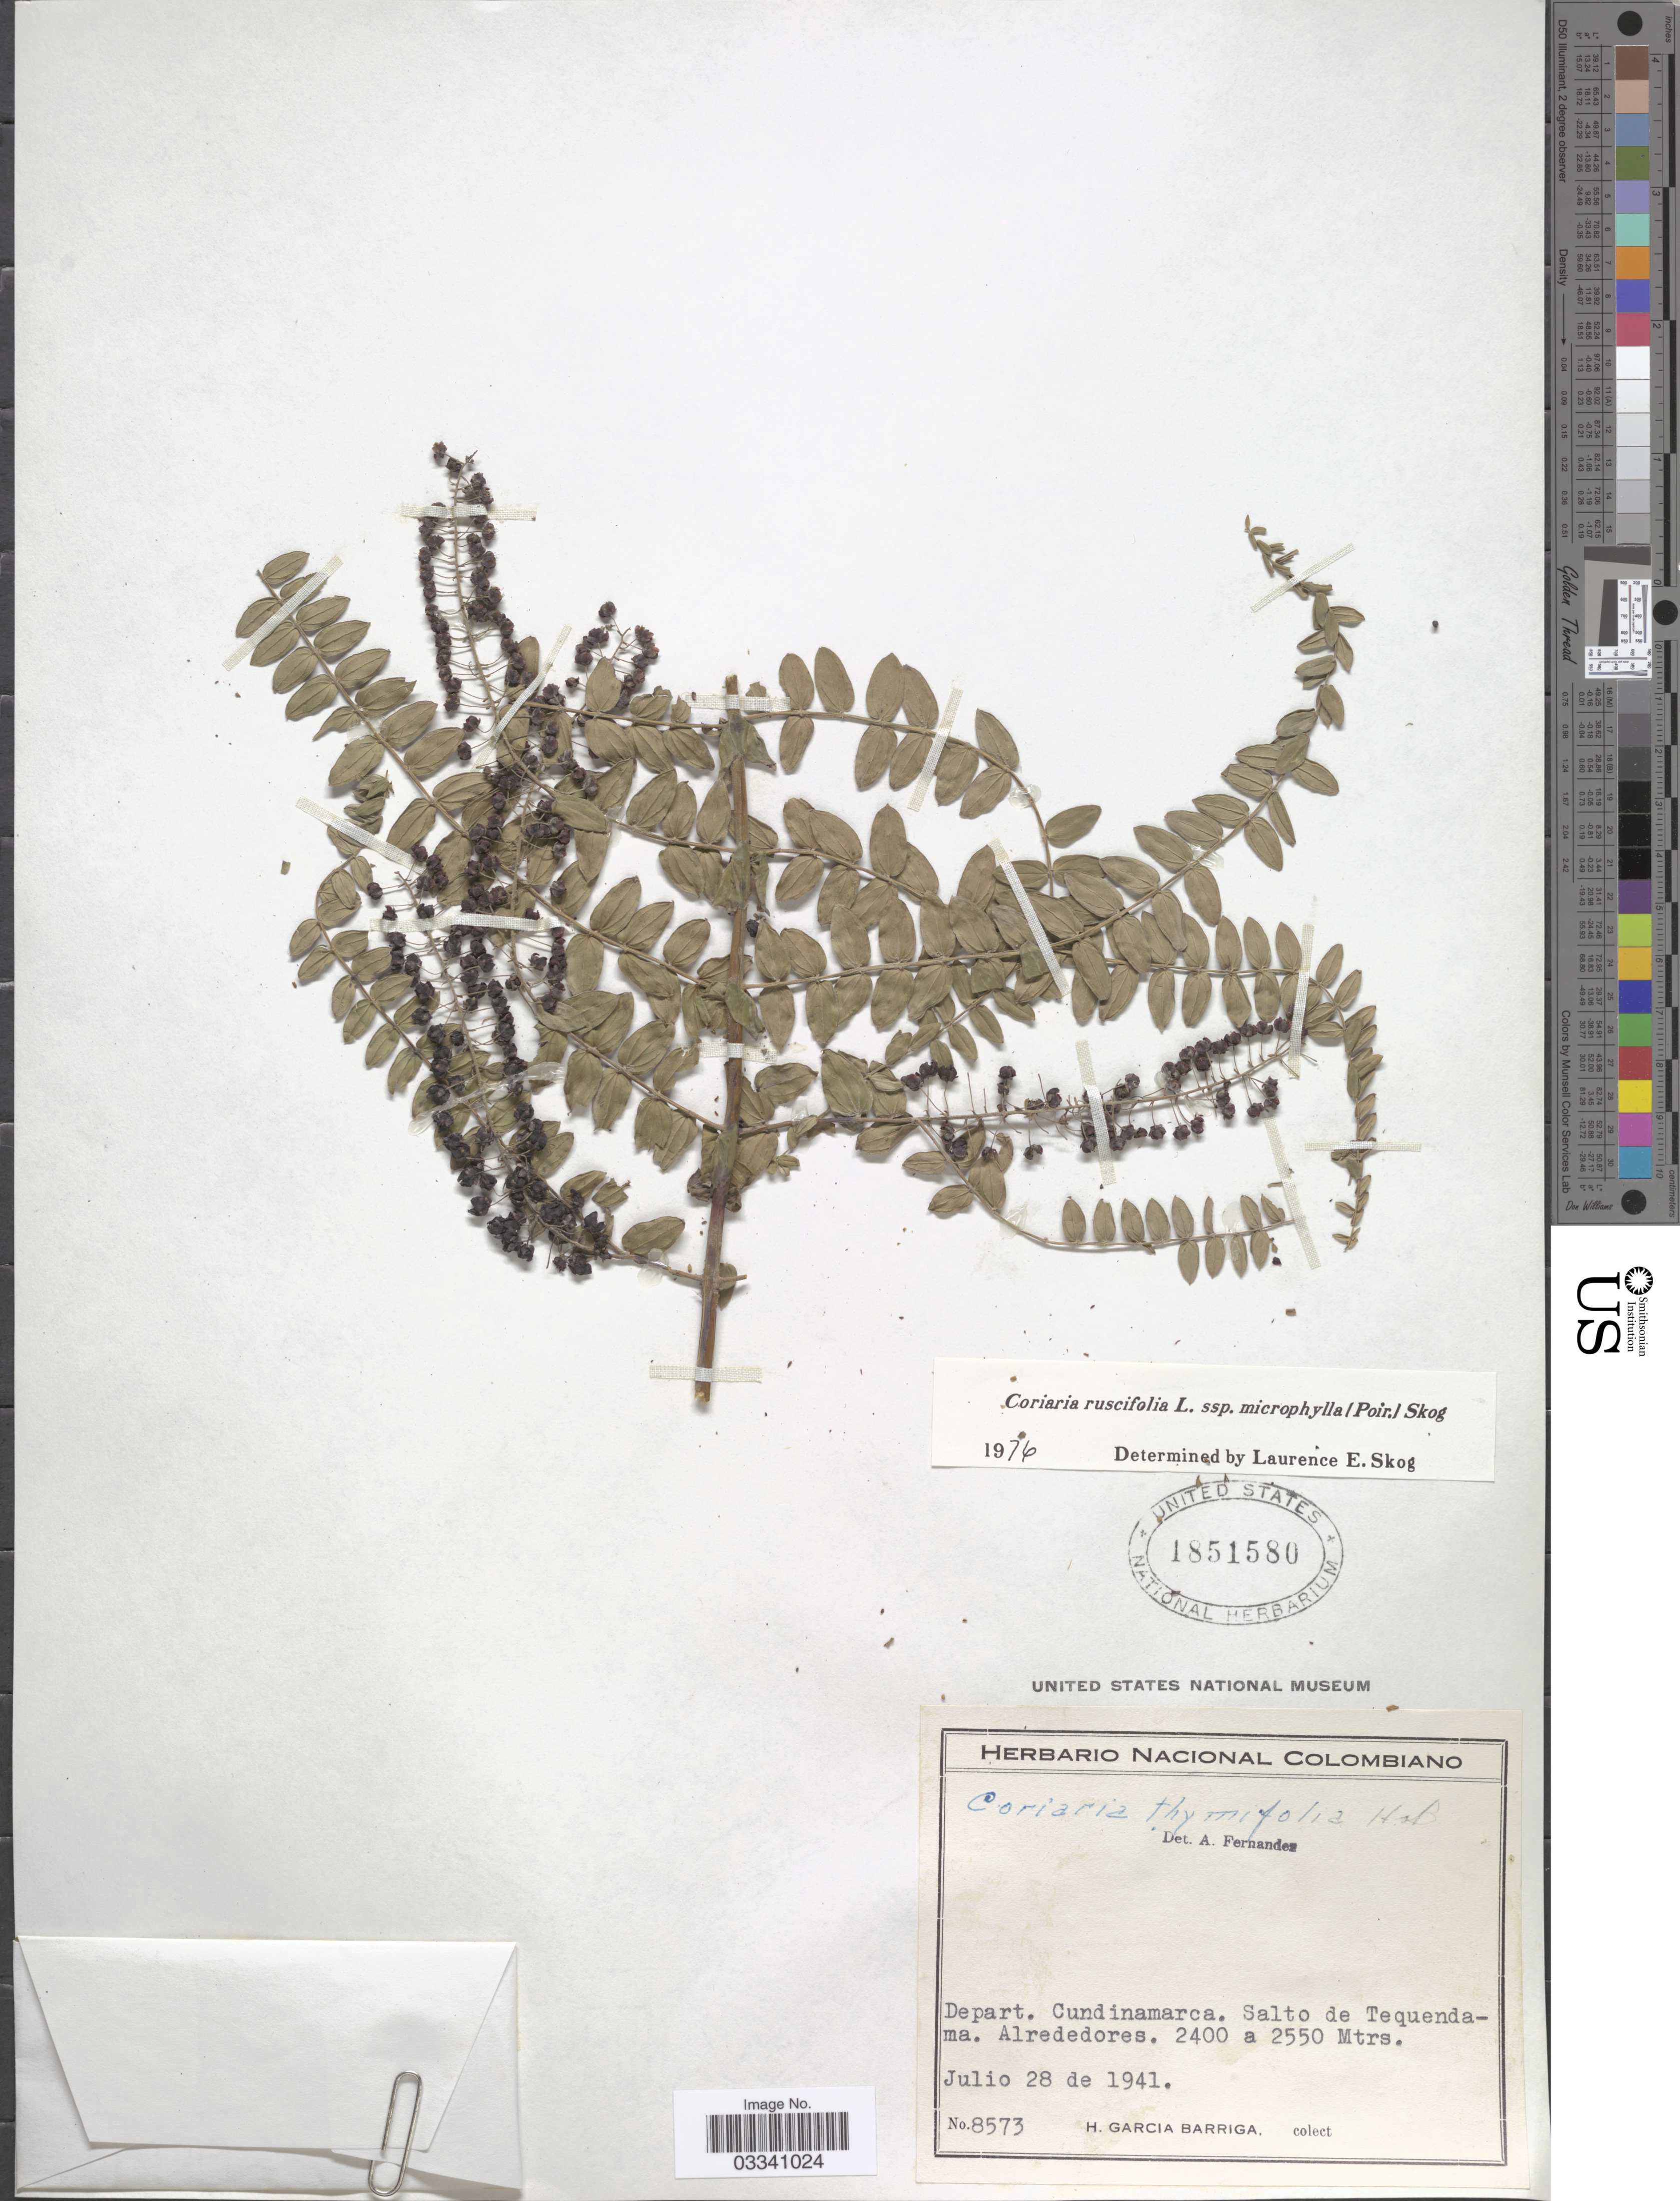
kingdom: Plantae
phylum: Tracheophyta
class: Magnoliopsida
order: Cucurbitales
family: Coriariaceae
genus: Coriaria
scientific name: Coriaria ruscifolia subsp. microphylla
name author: (Poir.) L.E. Skog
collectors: H. García Barriga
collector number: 8573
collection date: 1941-07-28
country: Colombia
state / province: Cundinamarca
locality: Depart. Cundinamarca. Salto de Tequendama. Alrededores.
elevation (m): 2400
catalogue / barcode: US 1851580